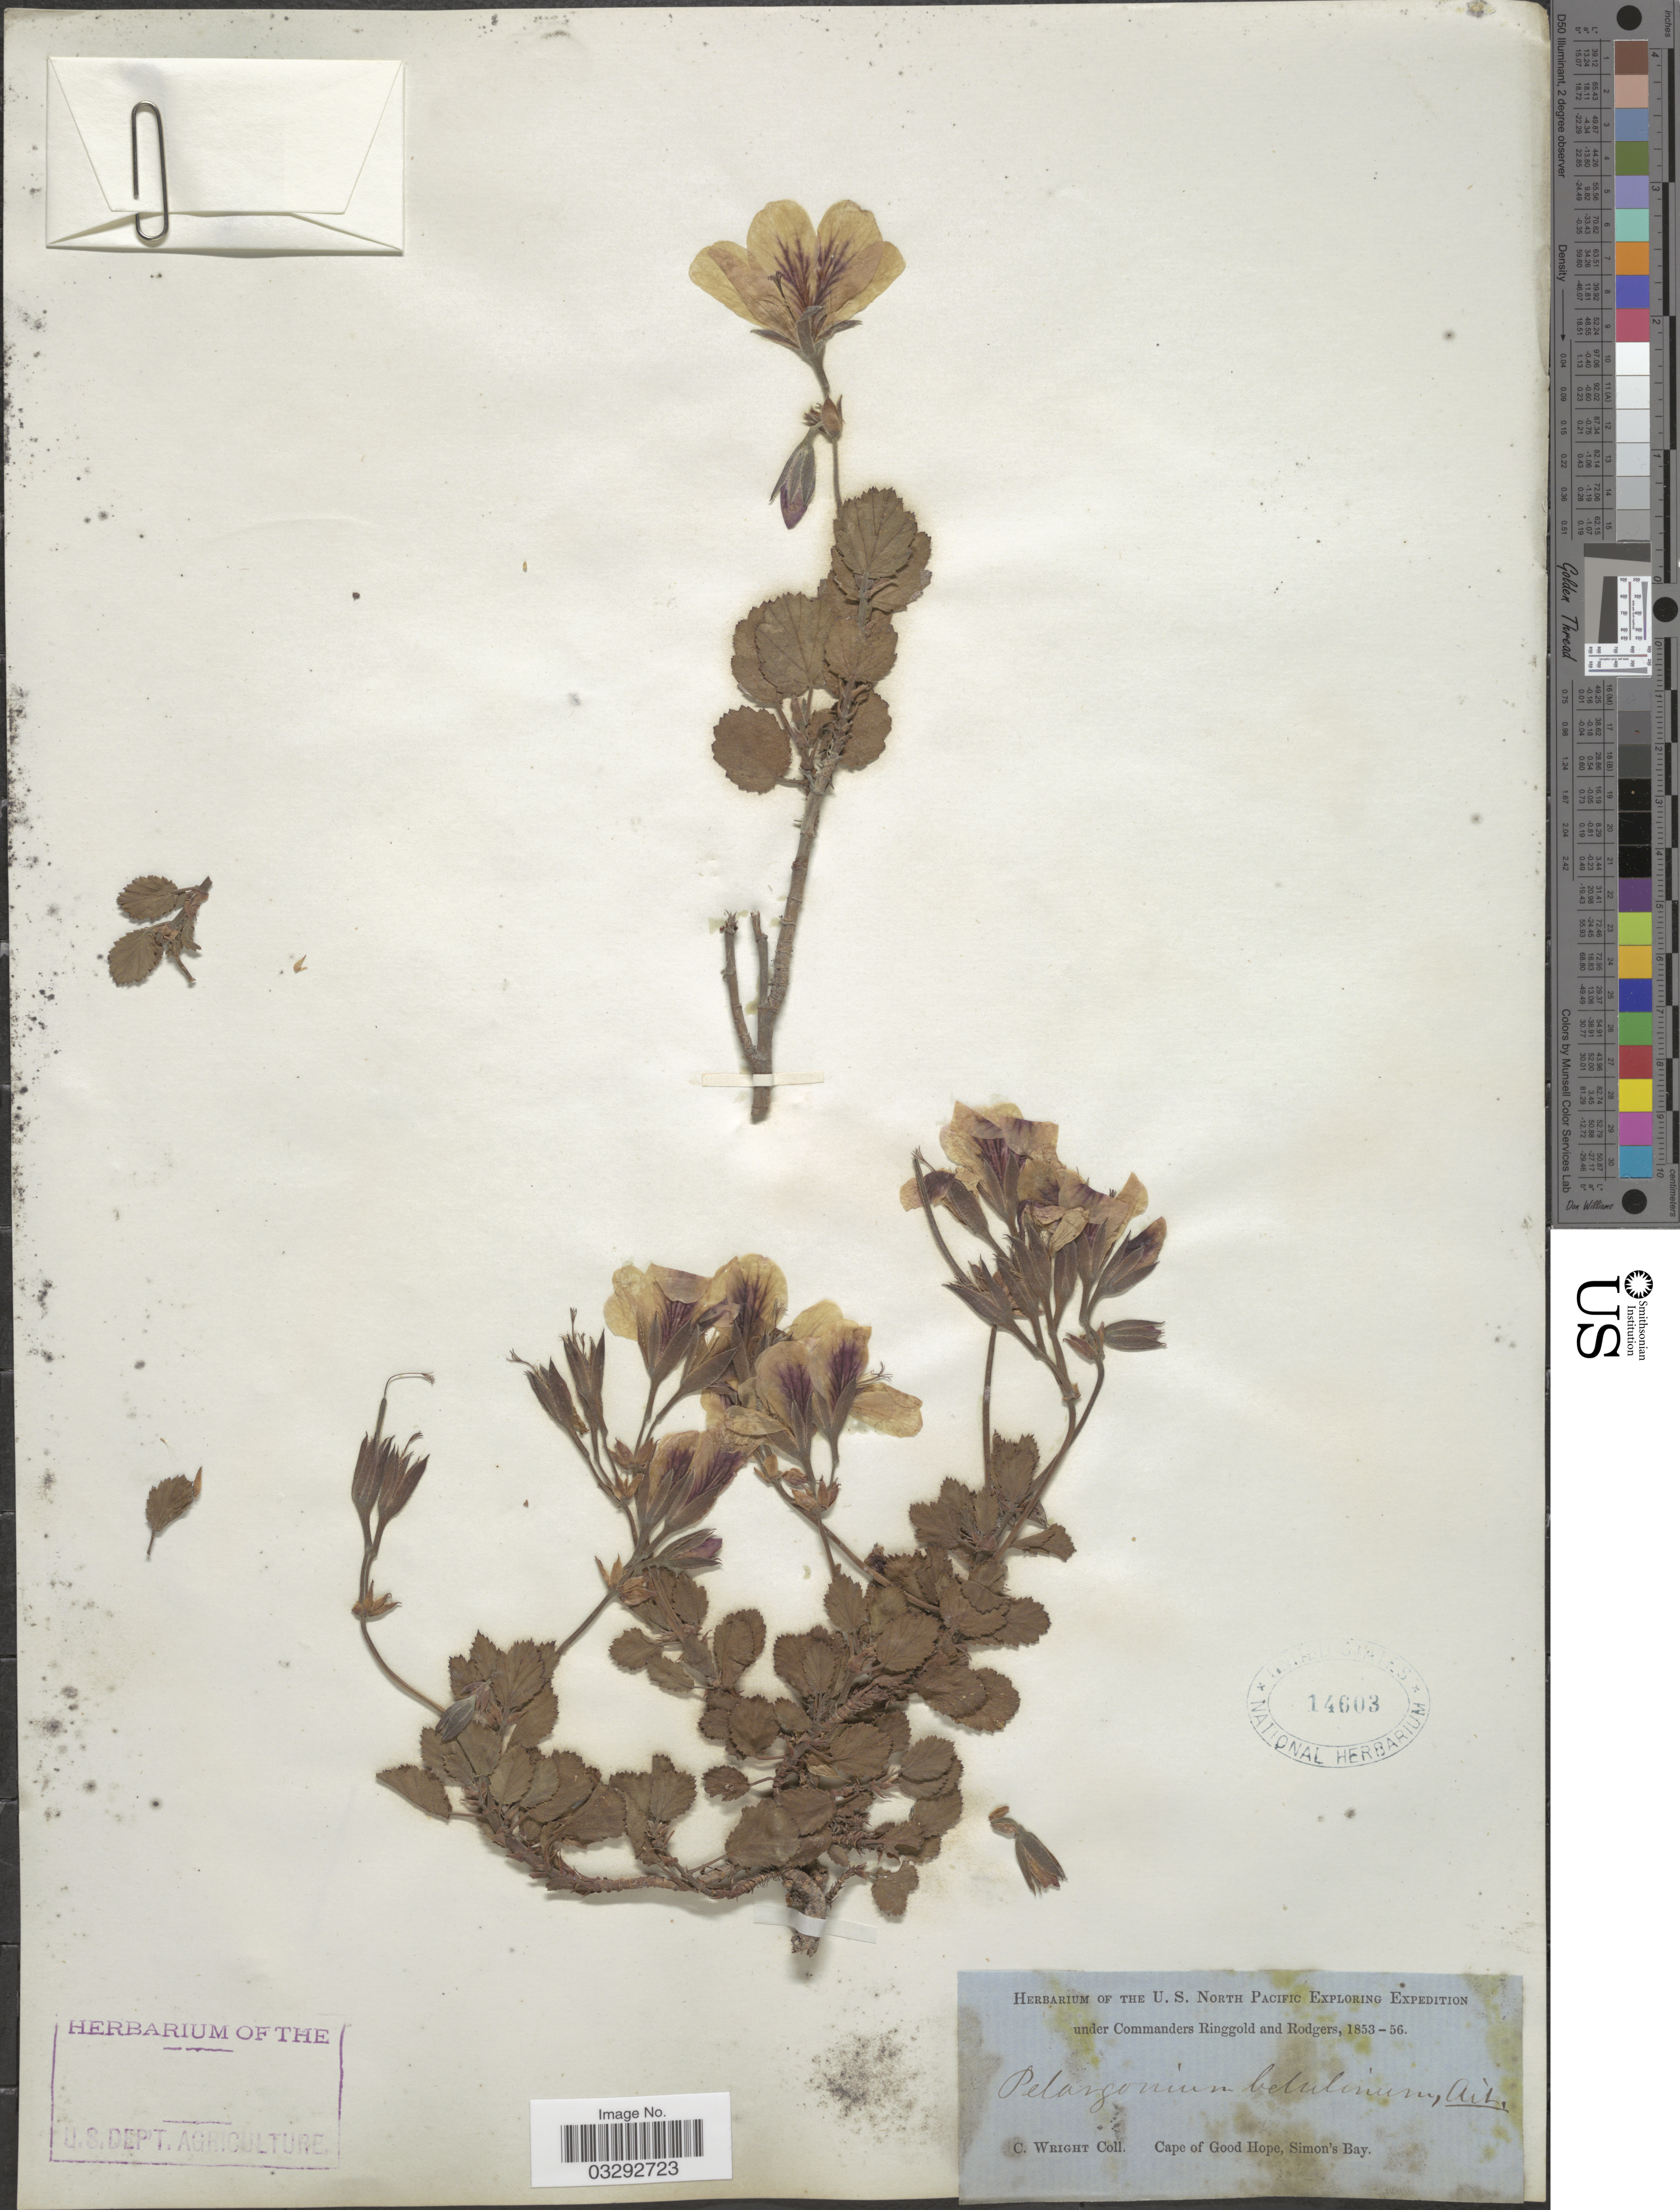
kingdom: Plantae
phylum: Tracheophyta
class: Magnoliopsida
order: Geraniales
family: Geraniaceae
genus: Pelargonium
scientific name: Pelargonium betulinum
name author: (L.) L'Hér. ex Aiton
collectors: C. Wright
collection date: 1853/1856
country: South Africa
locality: Cape of Good Hope, Simon's Bay.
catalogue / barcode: US 14603